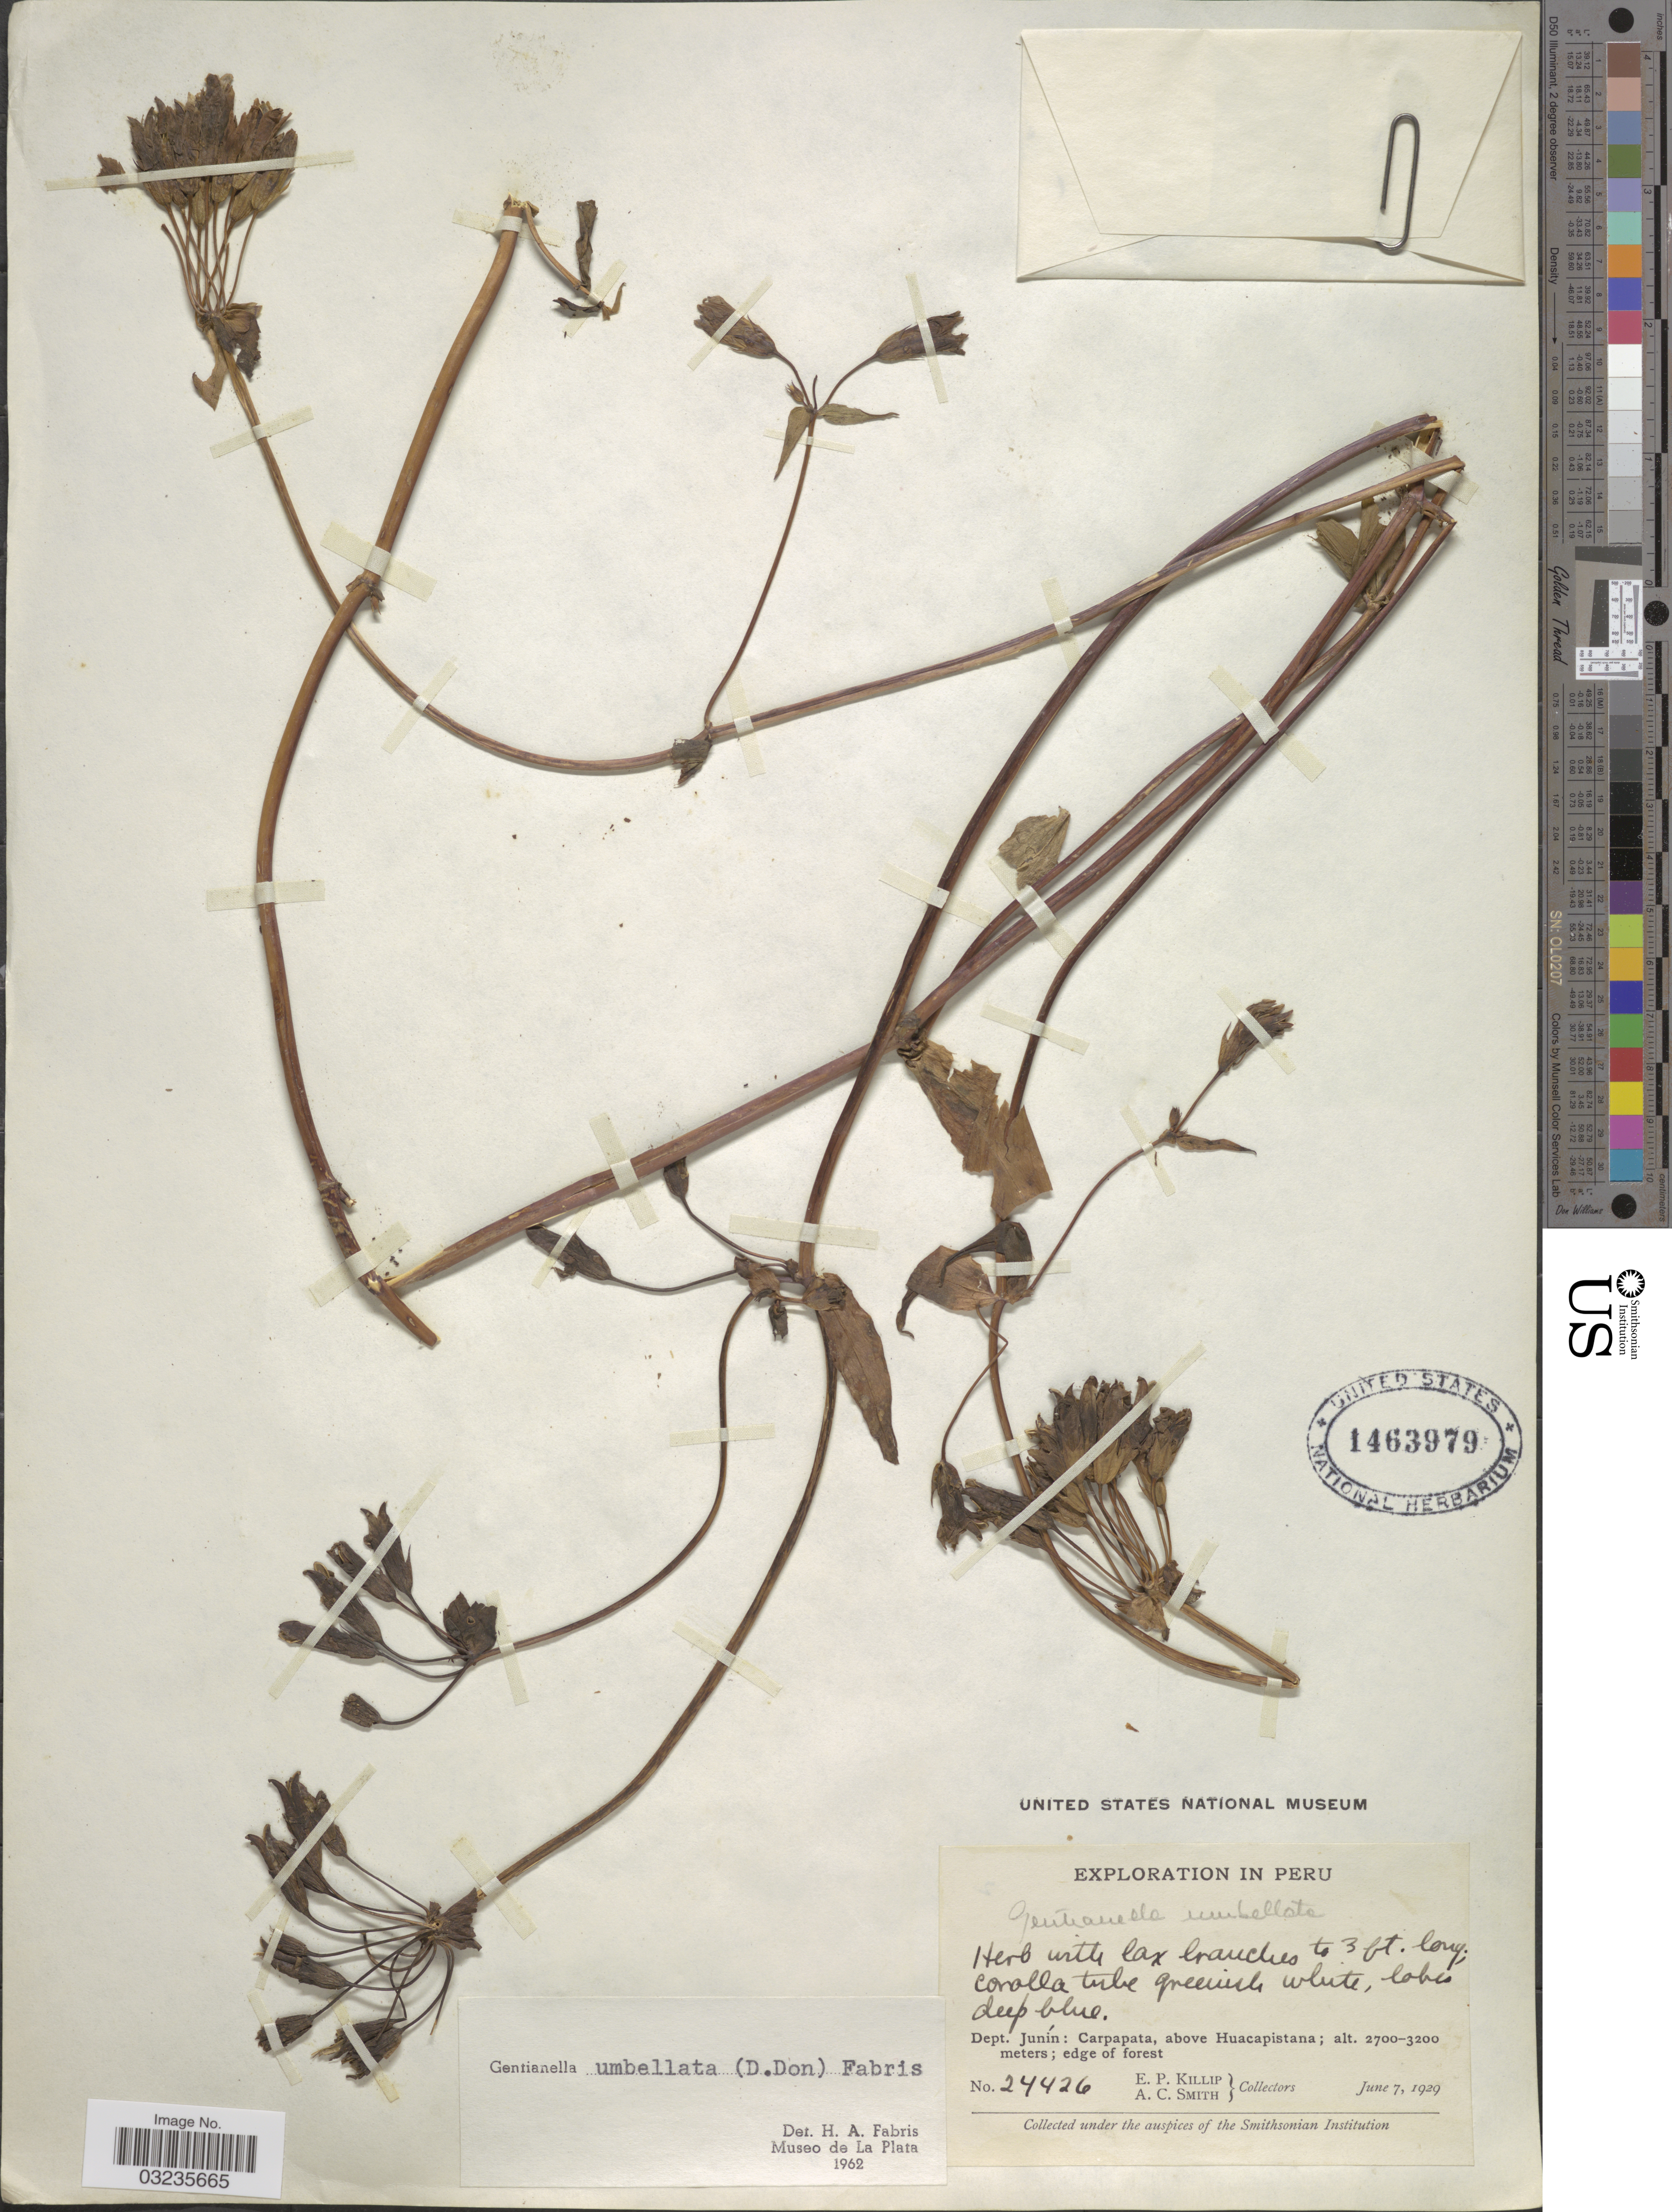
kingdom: Plantae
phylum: Tracheophyta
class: Magnoliopsida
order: Gentianales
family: Gentianaceae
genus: Gentianella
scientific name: Gentianella sp.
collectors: E. P. Killip & A. C. Smith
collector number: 24426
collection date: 1929-06-07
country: Peru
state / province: Junín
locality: Dept. Junín: Carpapata, above Huacapistana.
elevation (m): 2700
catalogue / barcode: US 1463979